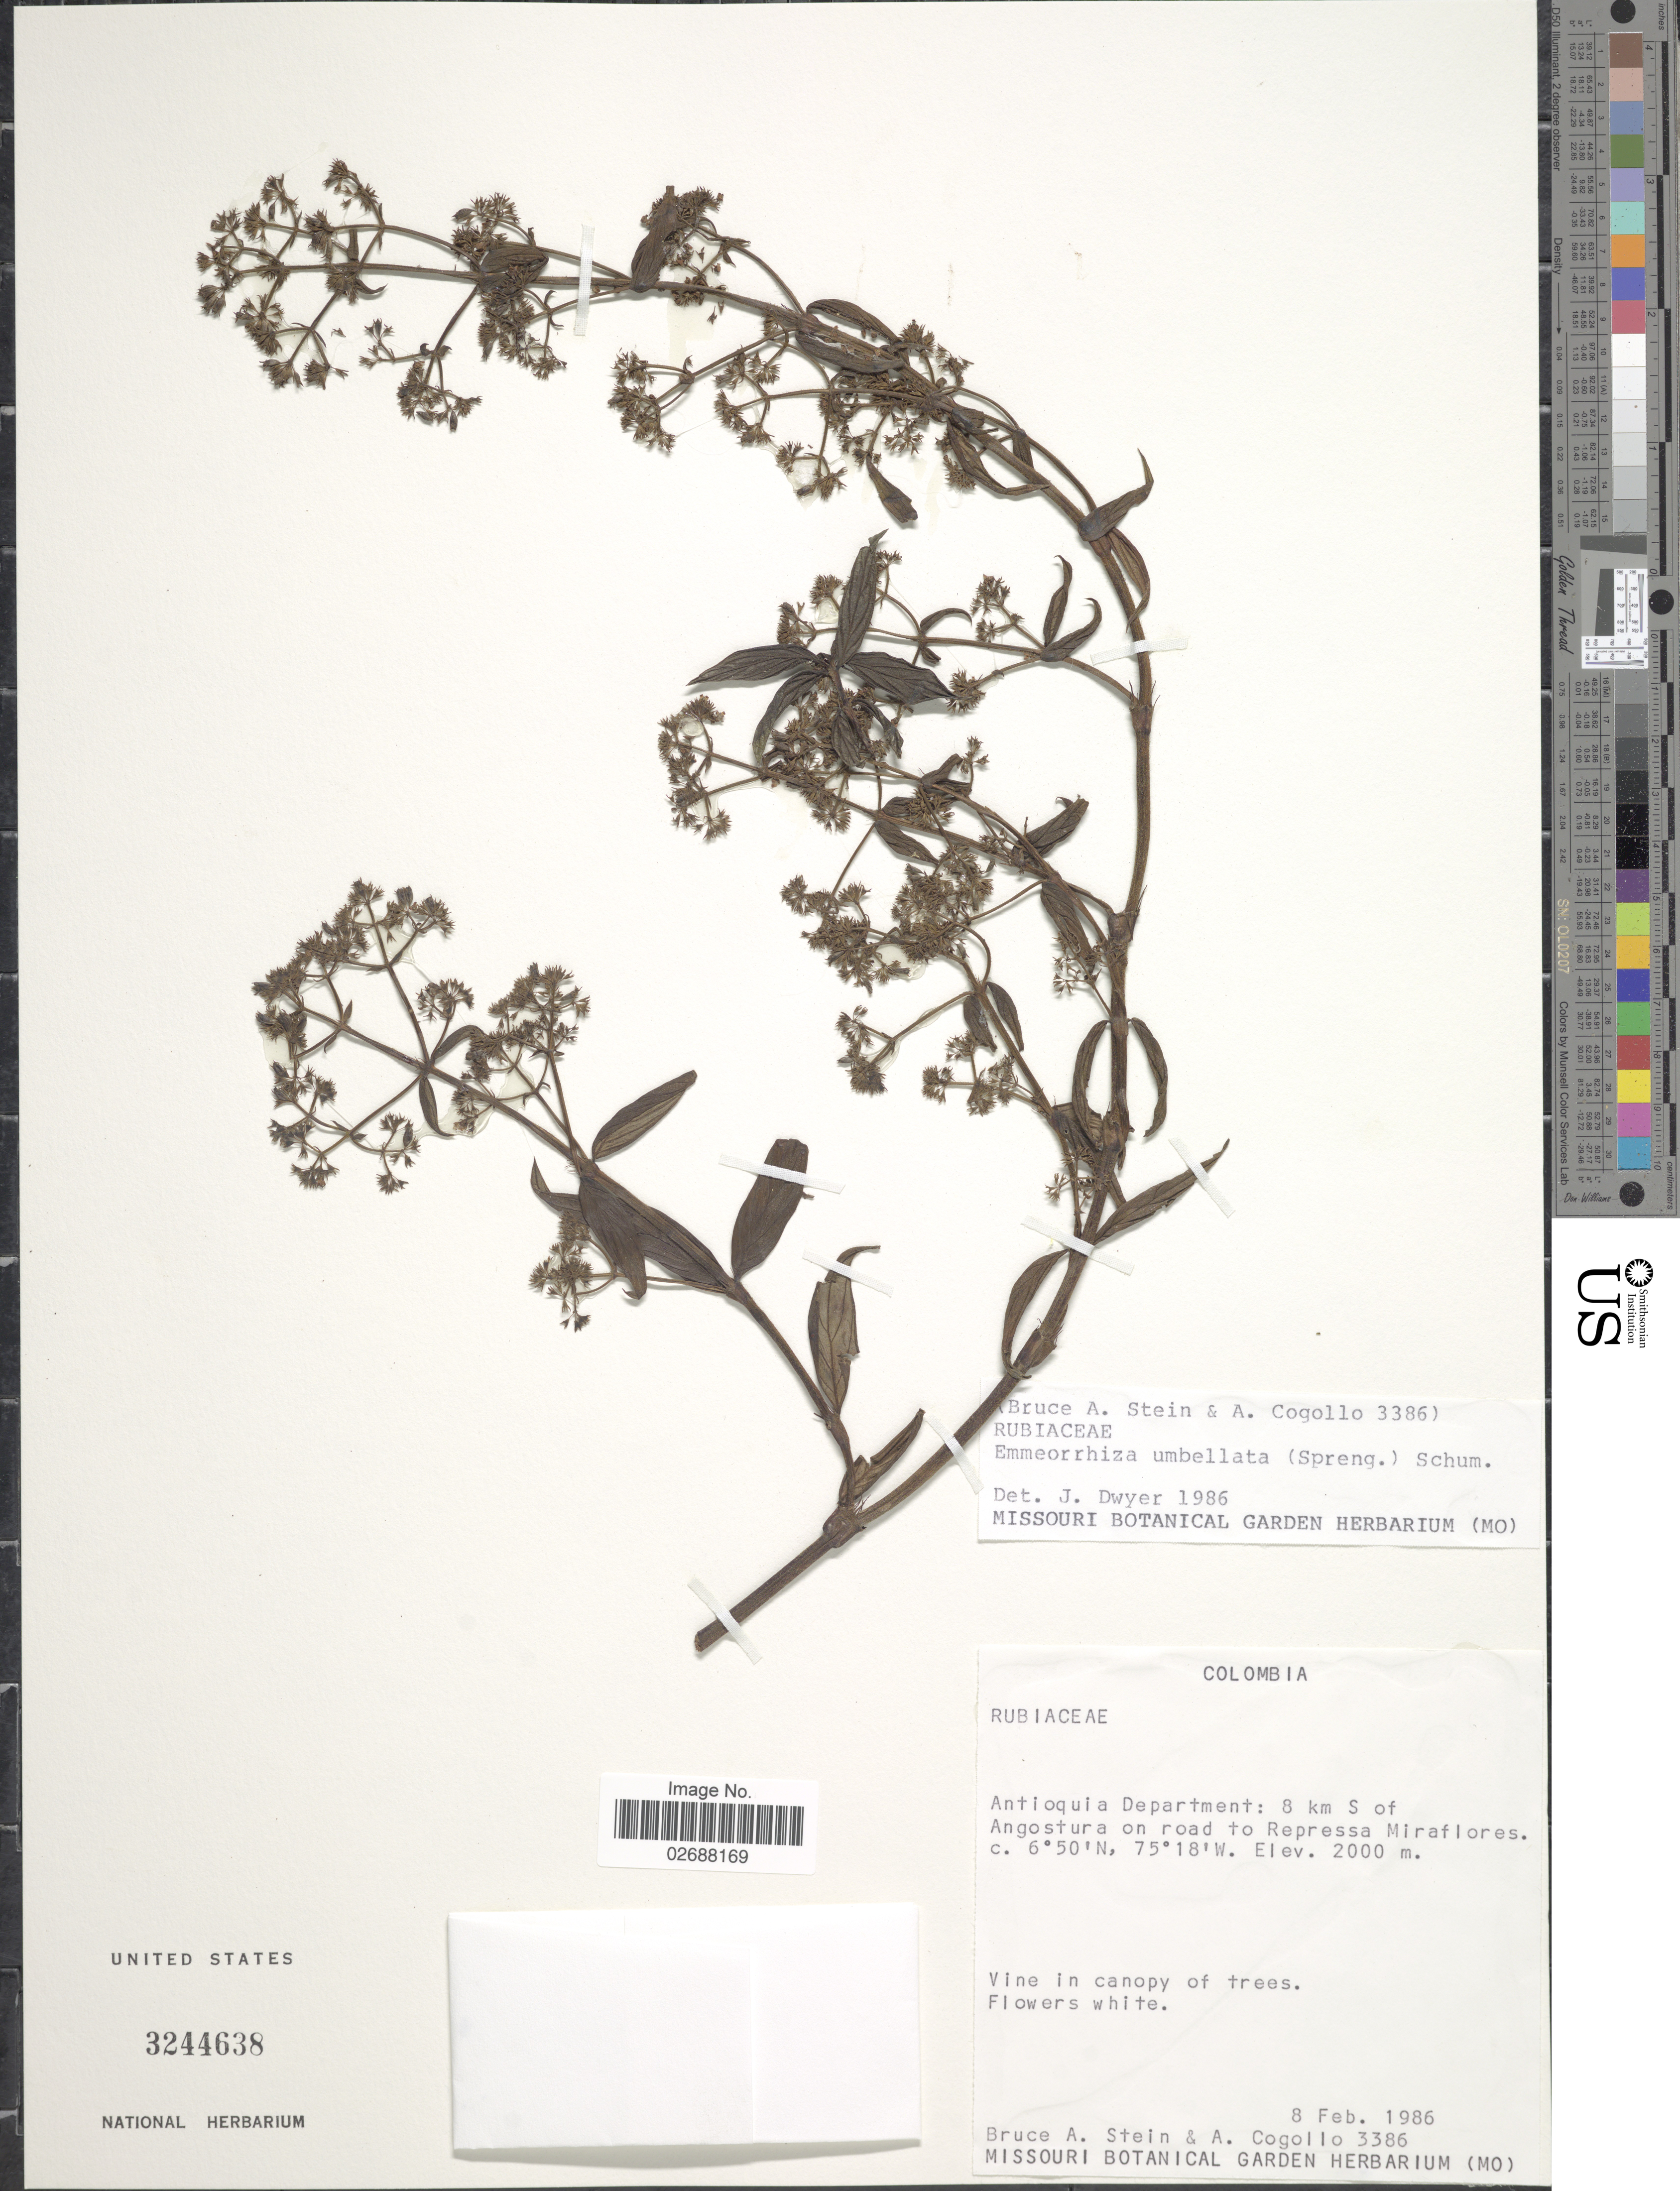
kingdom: Plantae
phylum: Tracheophyta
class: Magnoliopsida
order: Gentianales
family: Rubiaceae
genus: Emmeorhiza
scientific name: Emmeorhiza umbellata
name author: (Spreng.) K. Schum.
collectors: B. A. Stein & A. Cogollo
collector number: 3386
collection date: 1986-02-08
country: Colombia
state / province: Antioquia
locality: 8 km S of Angostura on road to Repressa Miraflores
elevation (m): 2000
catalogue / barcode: US 3244638